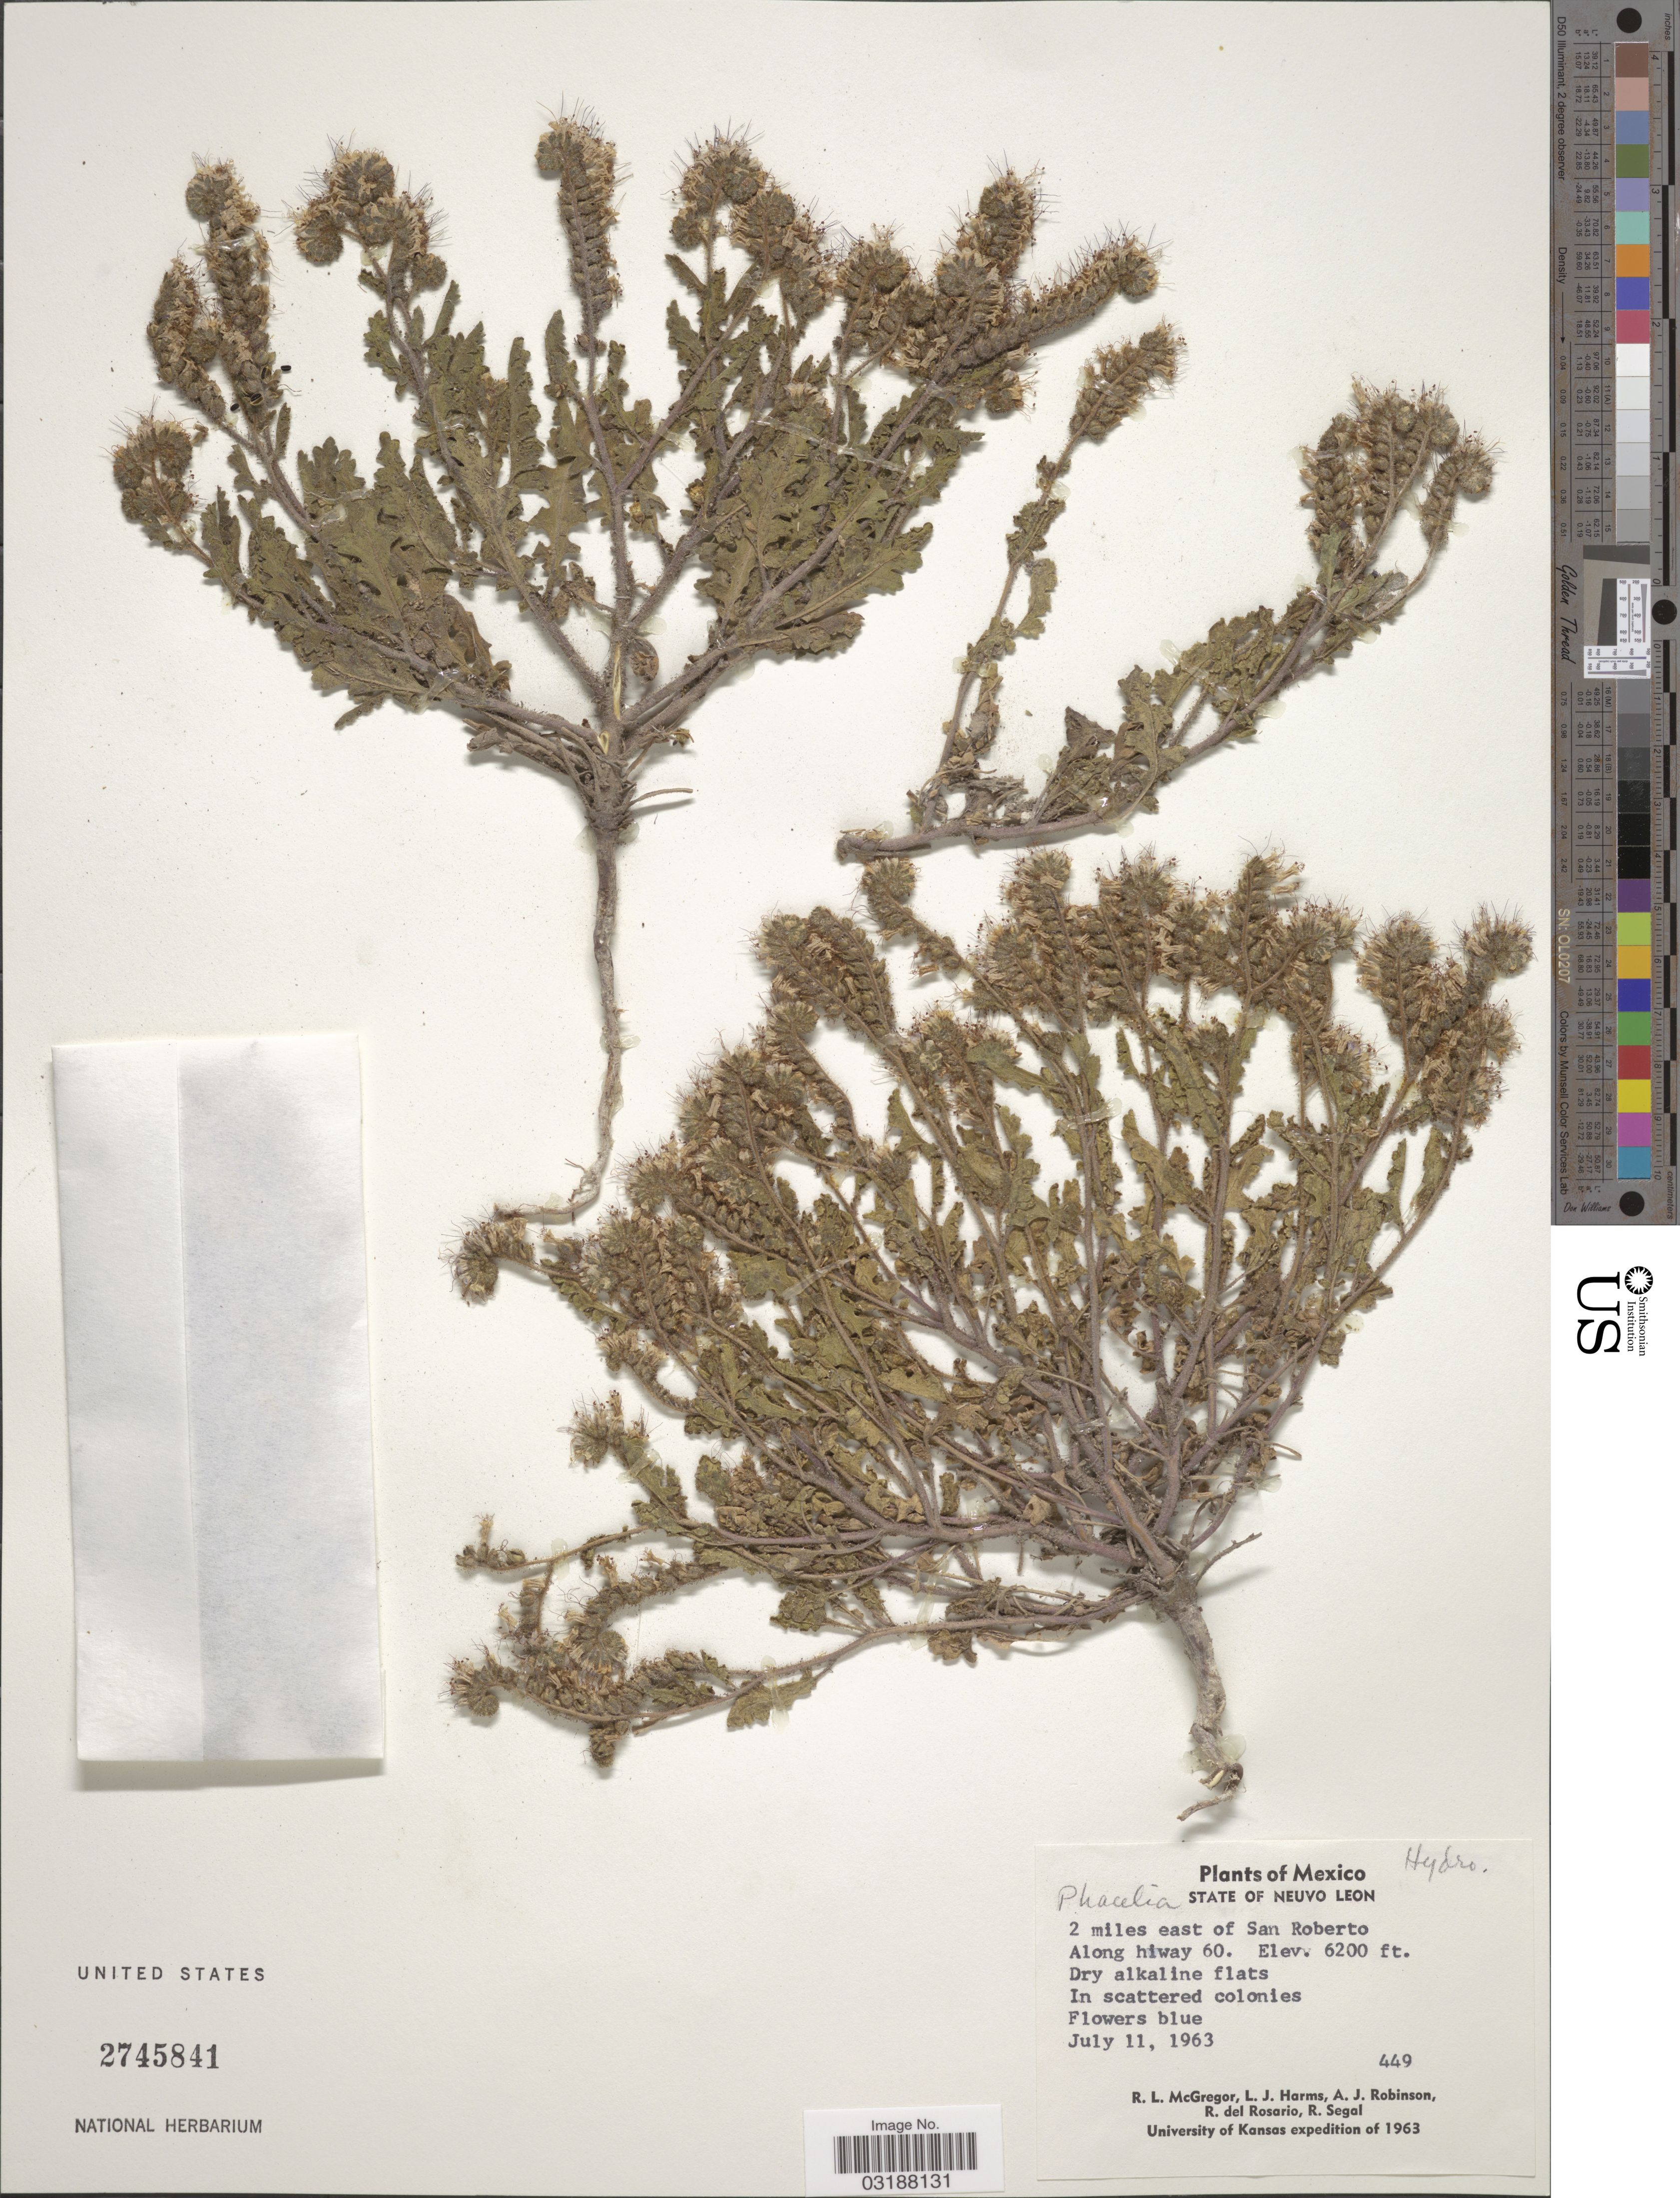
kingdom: Plantae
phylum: Tracheophyta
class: Magnoliopsida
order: Boraginales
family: Hydrophyllaceae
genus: Phacelia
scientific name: Phacelia sp.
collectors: R. McGregor, L. Harms, A. J. Robinson & R. del Rosario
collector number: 449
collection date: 1963-07-11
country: Mexico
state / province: Nuevo León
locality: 2 miles east of San Roberto, Along hiway 60.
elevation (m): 1890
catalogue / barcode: US 2745841